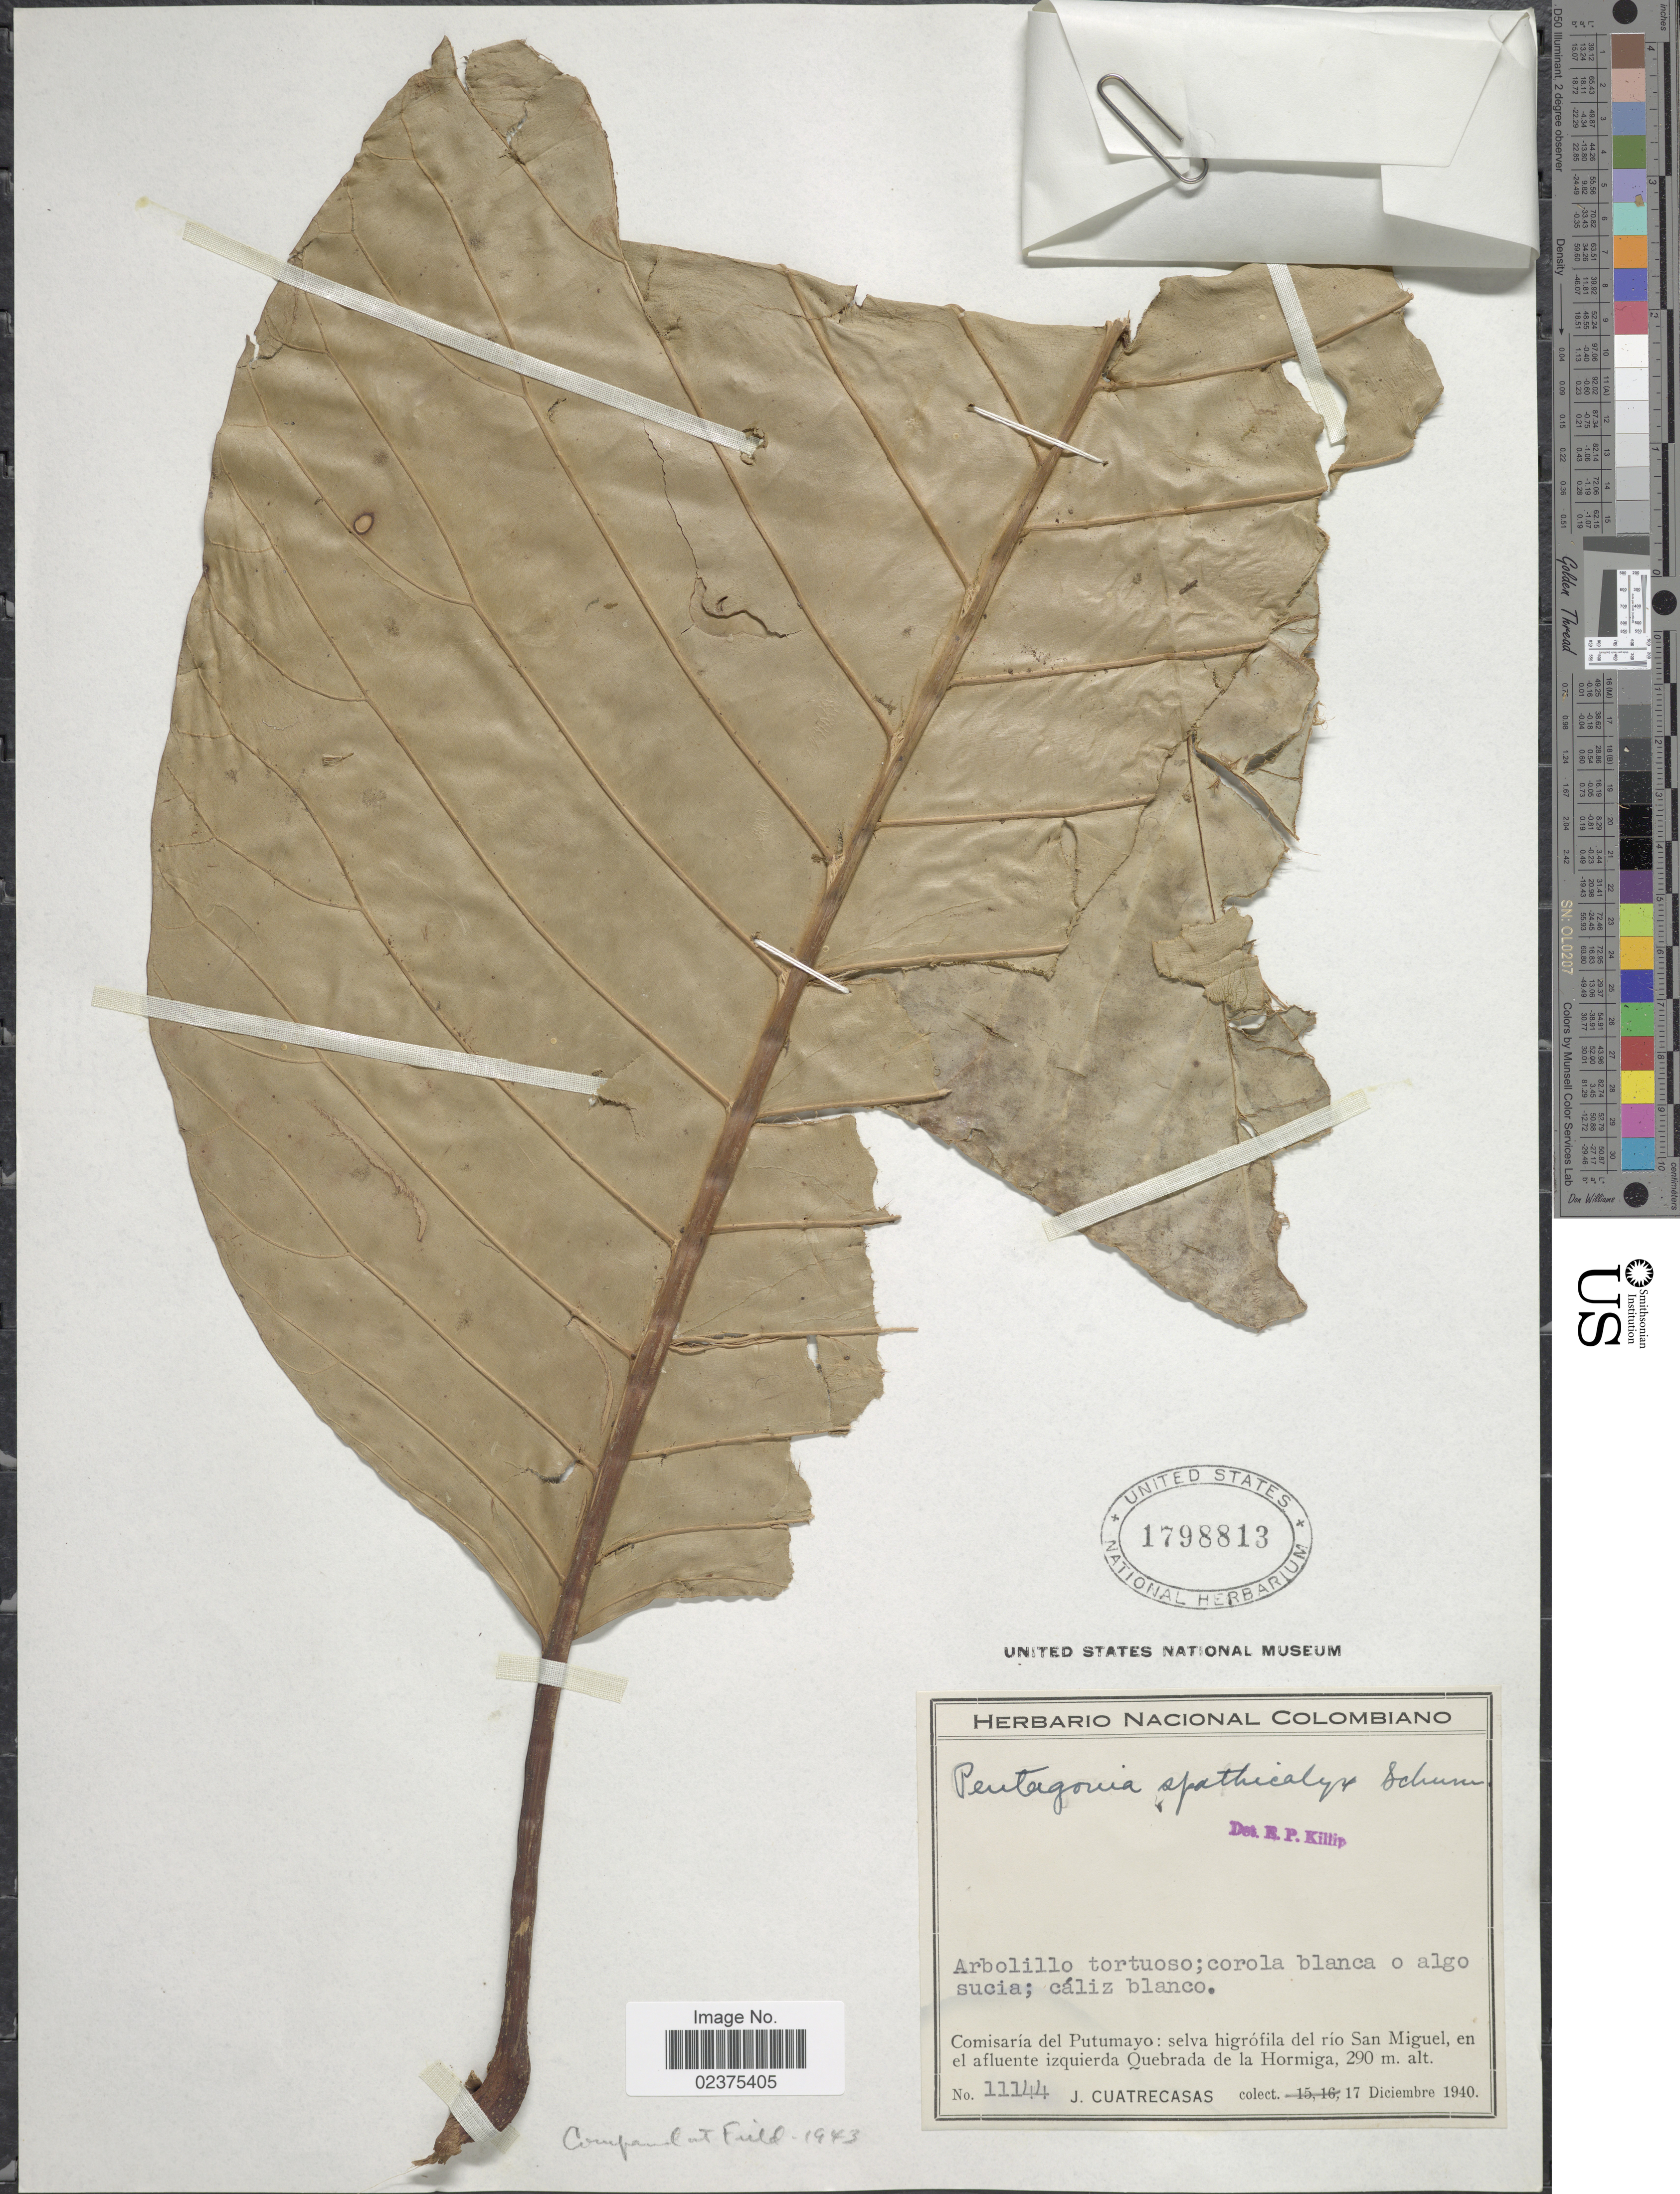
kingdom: Plantae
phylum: Tracheophyta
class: Magnoliopsida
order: Gentianales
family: Rubiaceae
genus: Pentagonia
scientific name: Pentagonia spathicalyx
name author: K. Schum.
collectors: J. Cuatrecasas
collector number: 11144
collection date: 1940-12-17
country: Colombia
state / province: Putumayo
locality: Comisaria del Putumayo: selva higrofila del rio San Miguel, en el afluente izquierda Quebrada de la Hormiga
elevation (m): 290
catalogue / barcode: US 1798813